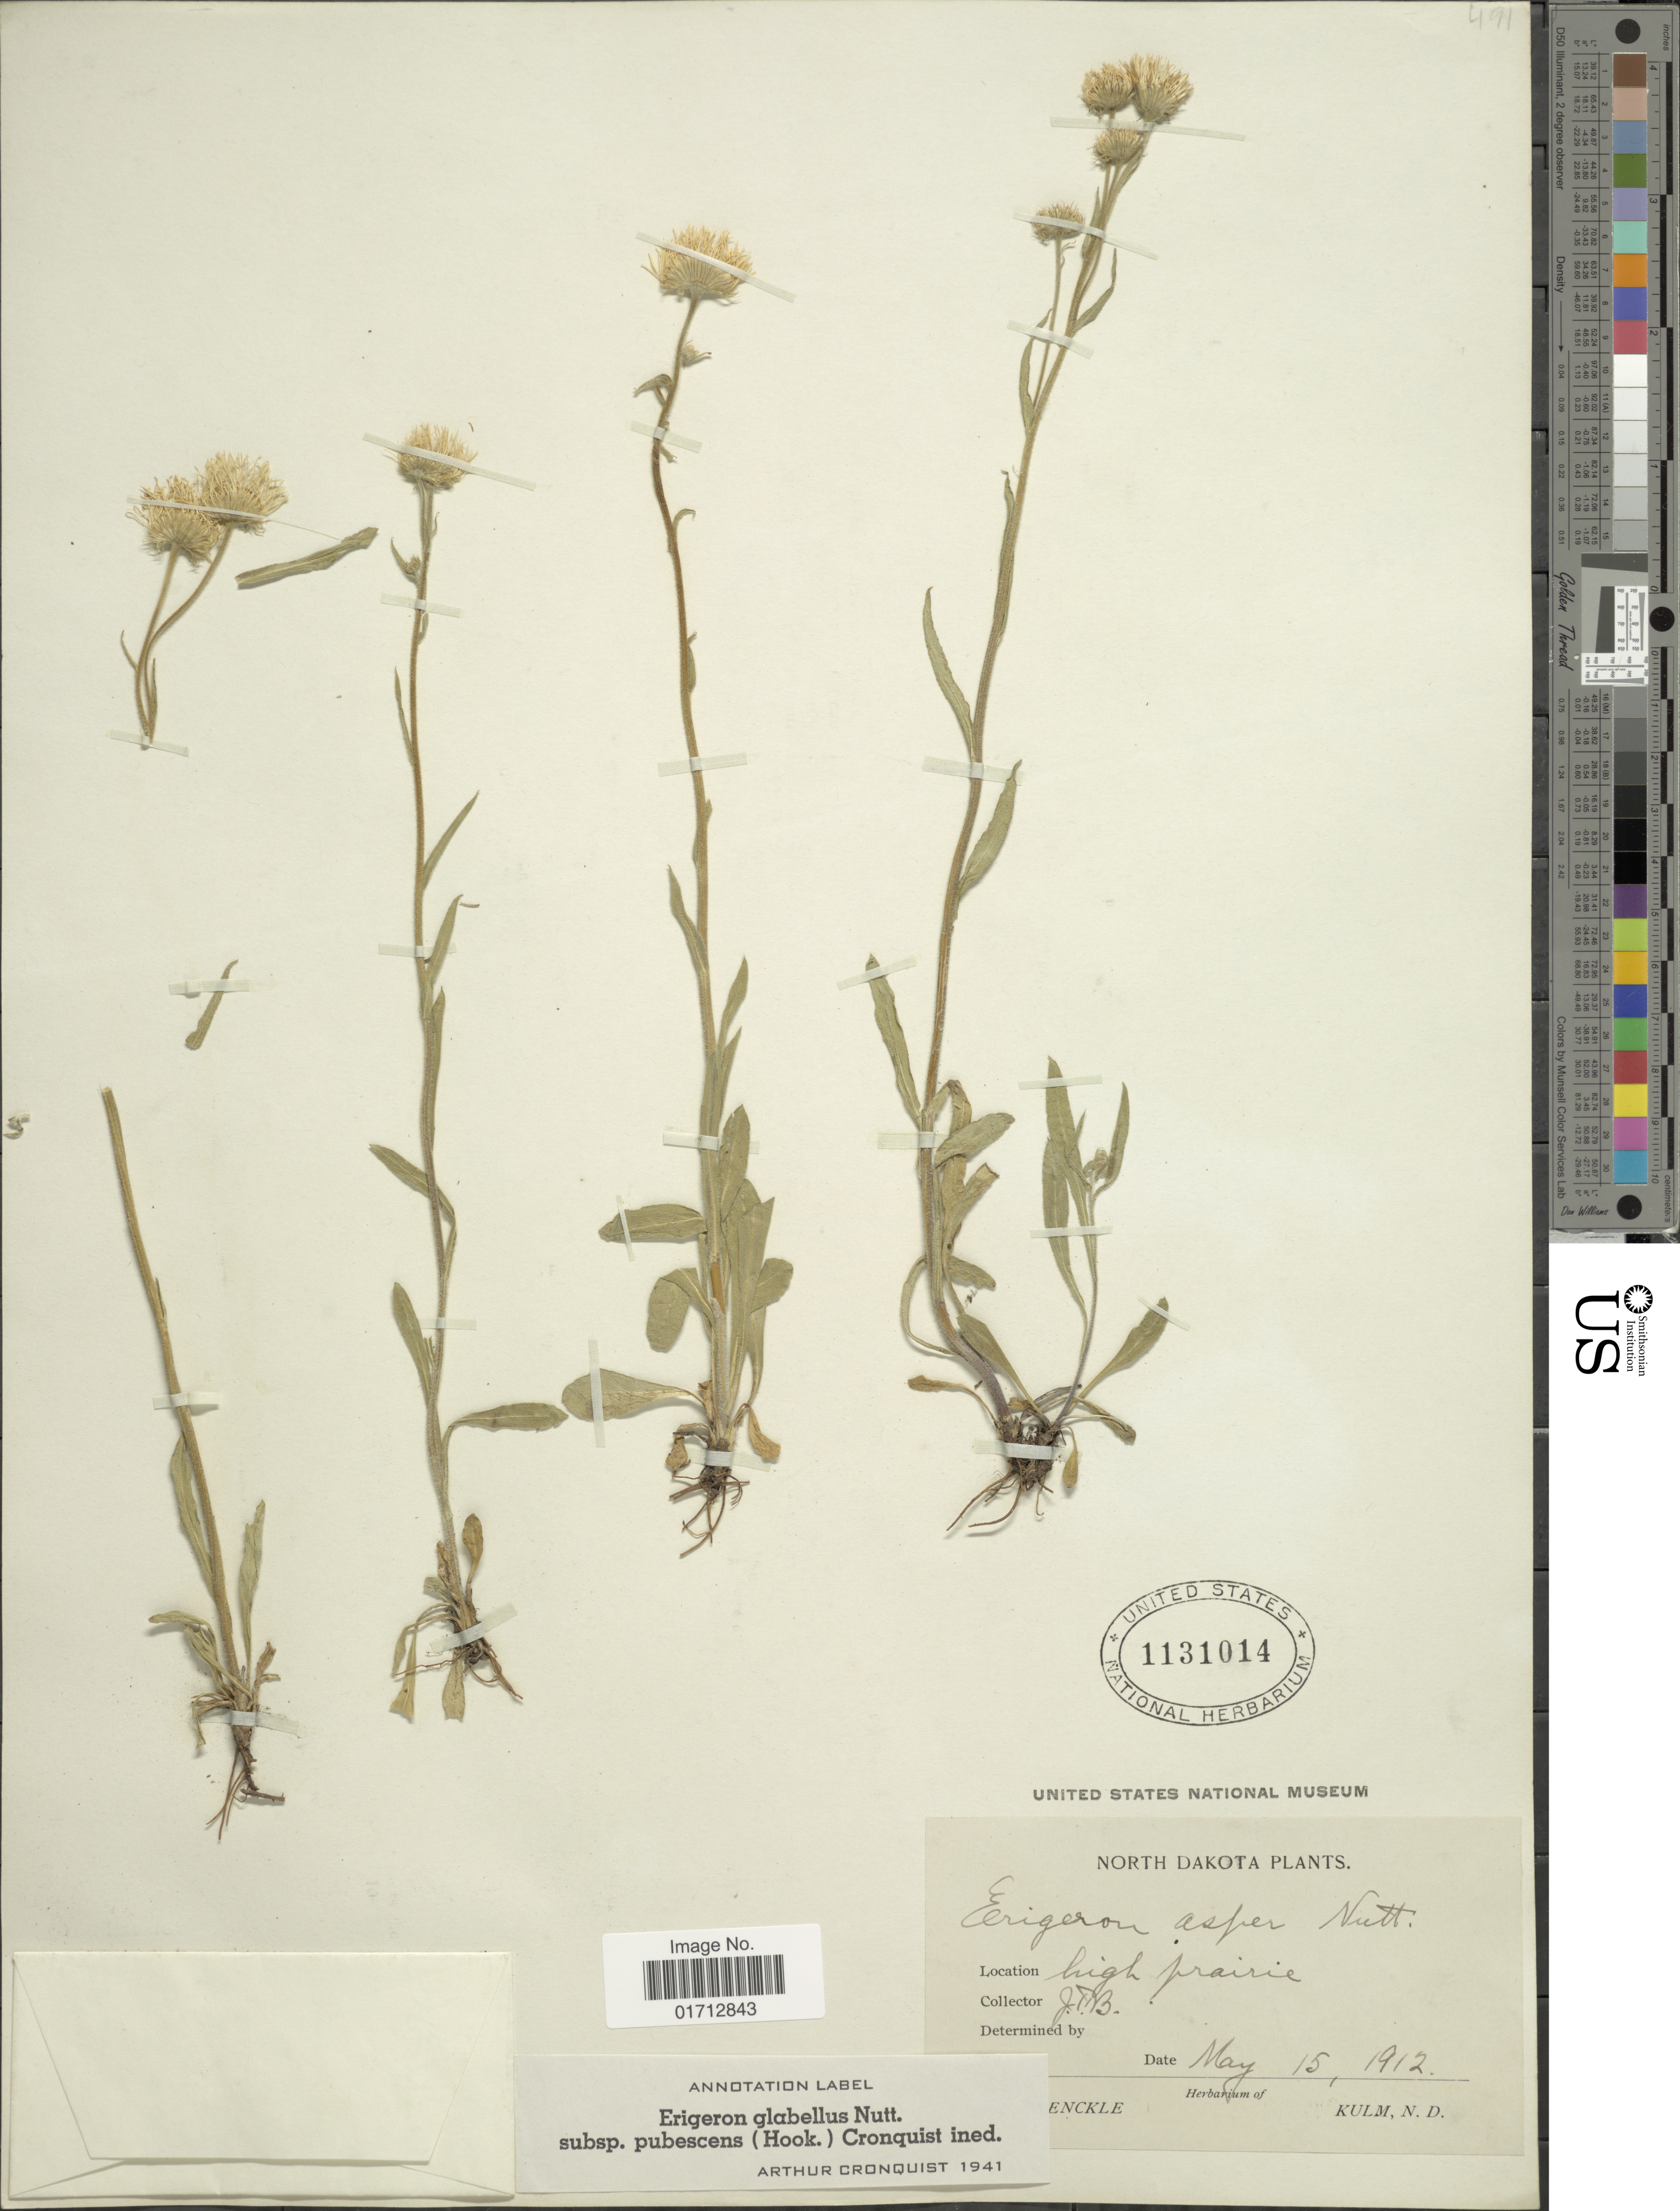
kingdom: Plantae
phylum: Tracheophyta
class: Magnoliopsida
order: Asterales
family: Asteraceae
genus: Erigeron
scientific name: Erigeron glabellus subsp. pubescens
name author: (Hook.) Cronq.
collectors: J. Brenckle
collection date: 1912-05-15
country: United States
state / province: North Dakota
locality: High Prairie.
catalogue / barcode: US 1131014